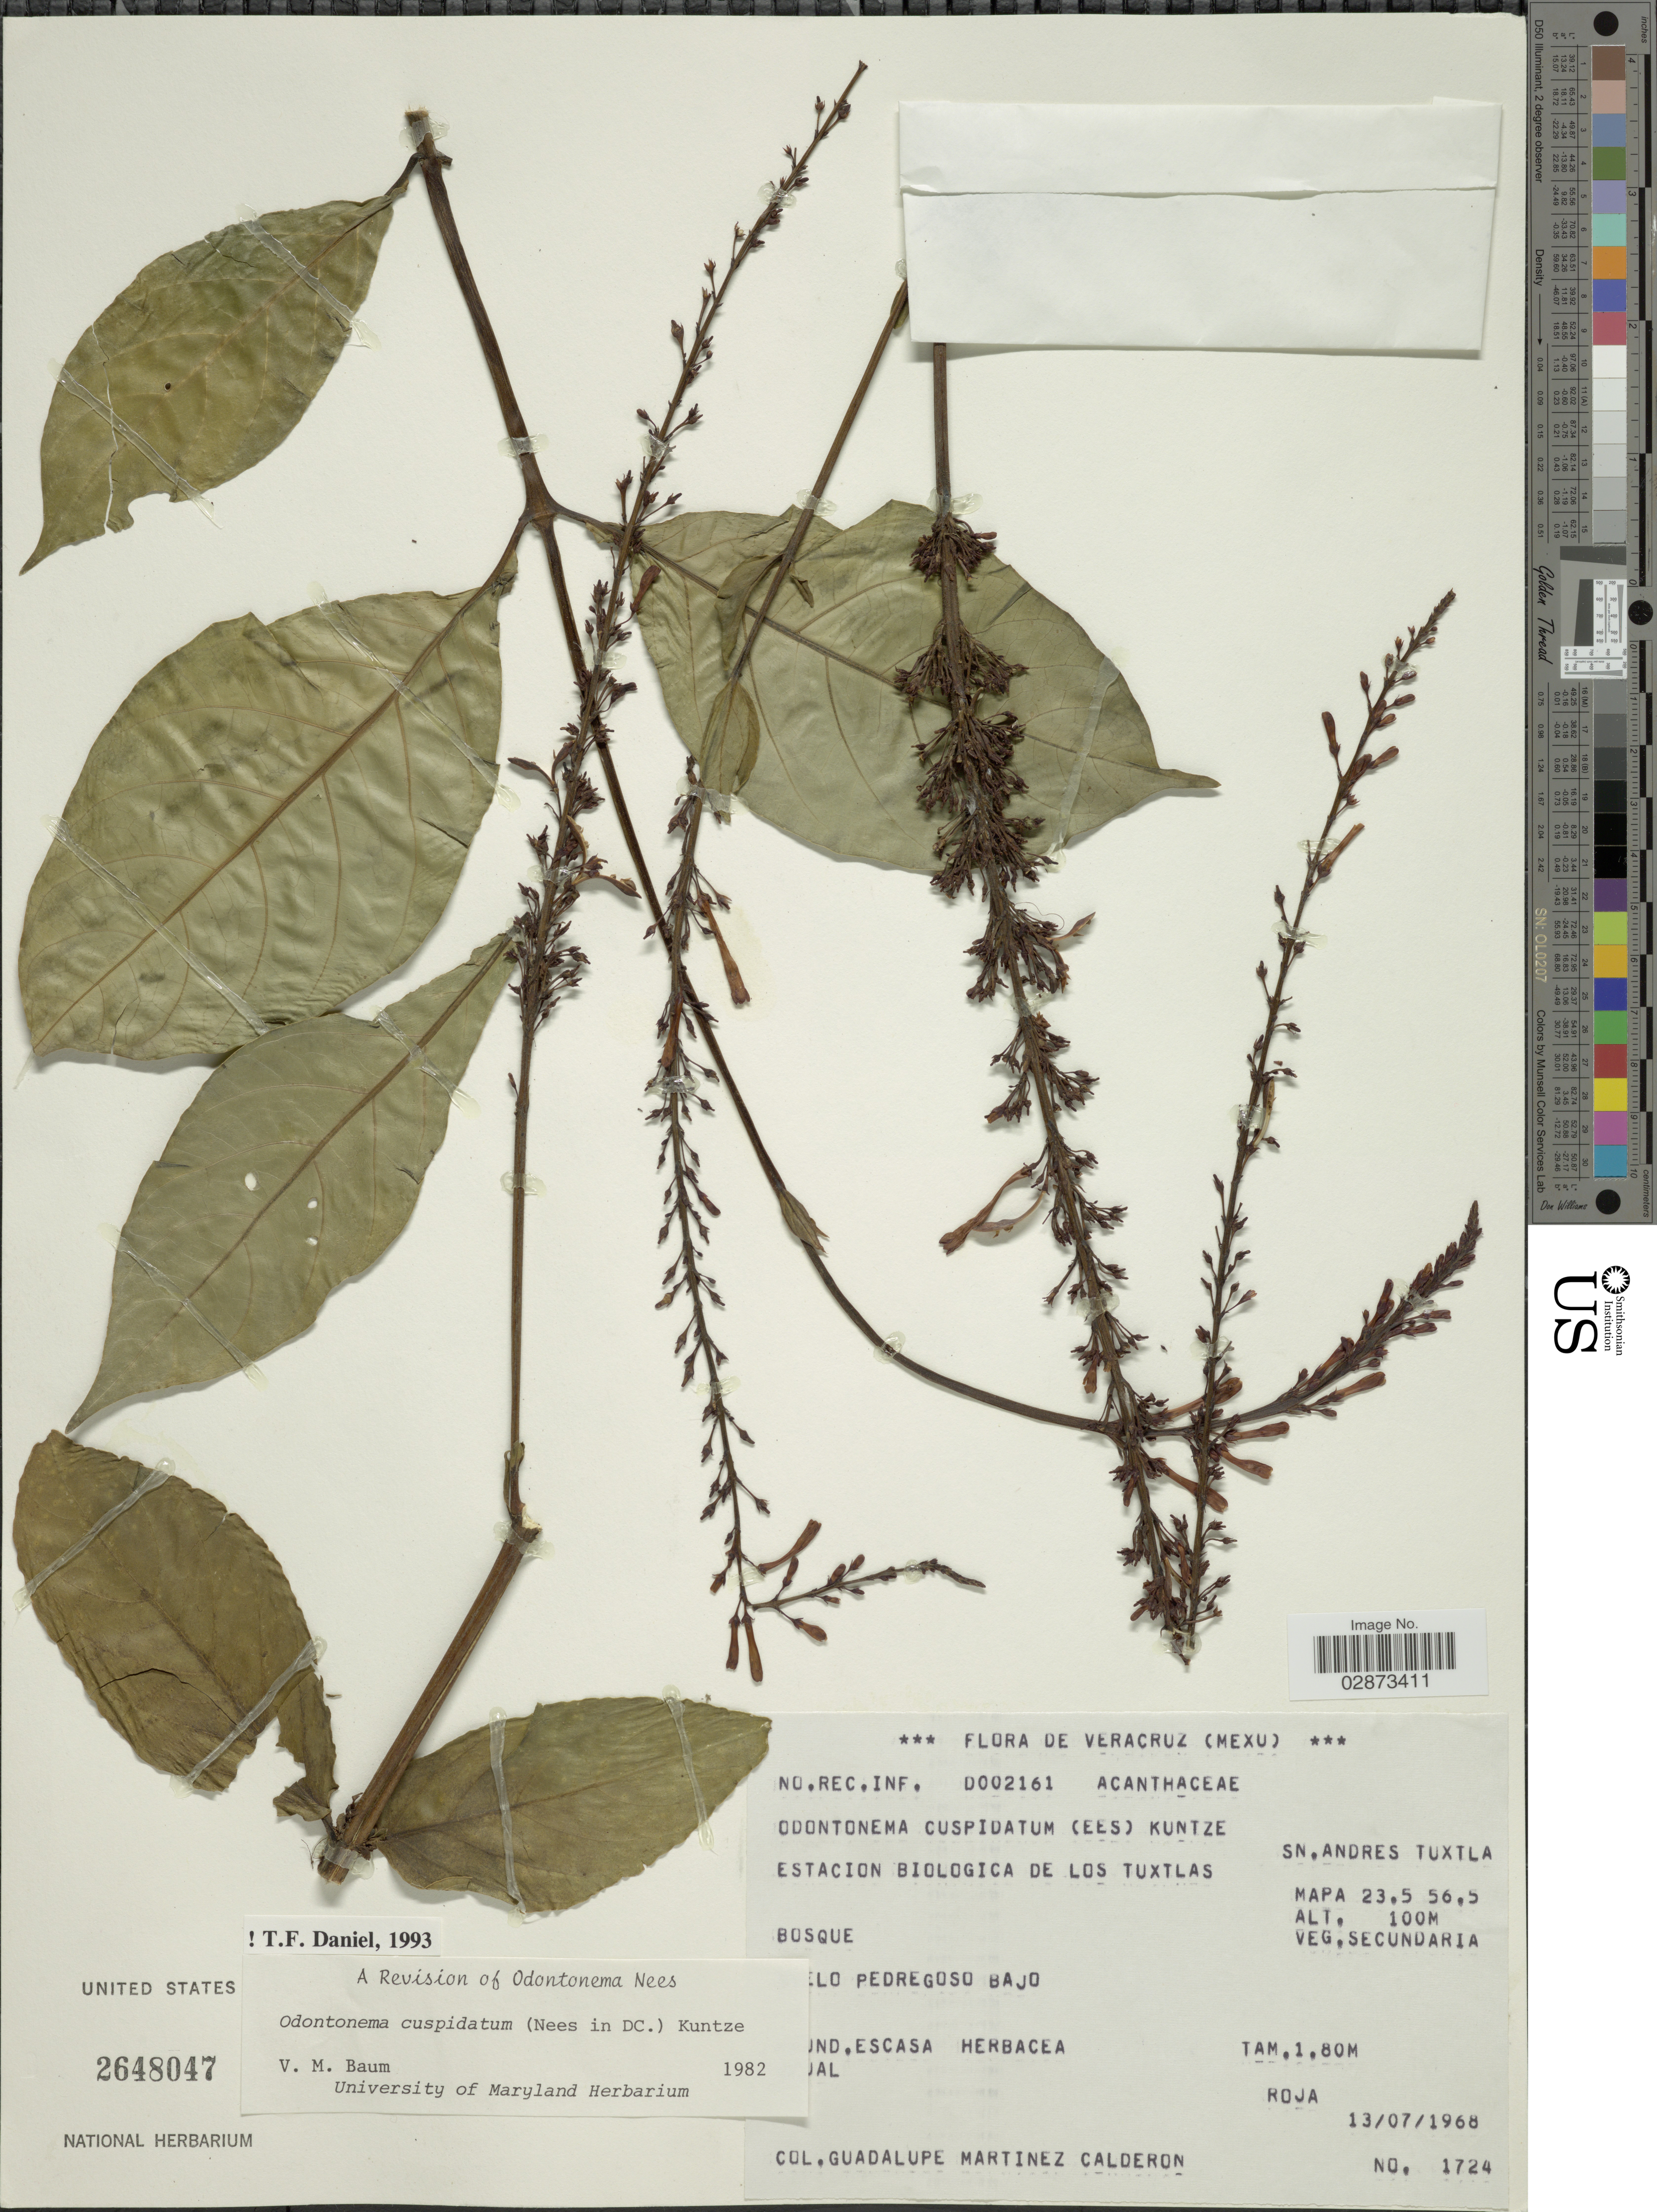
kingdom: Plantae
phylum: Tracheophyta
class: Magnoliopsida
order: Lamiales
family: Acanthaceae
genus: Odontonema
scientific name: Odontonema cuspidatum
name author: (Nees) Kuntze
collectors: G. Martinez-C.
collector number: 1724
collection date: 1968-07-13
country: Mexico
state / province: Veracruz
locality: Veracruz, Estacion Biologica De Los Tuxtlas, SN. Andres Tuxtla. Mapa 23.5 56.5.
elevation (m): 100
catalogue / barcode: US 2648047